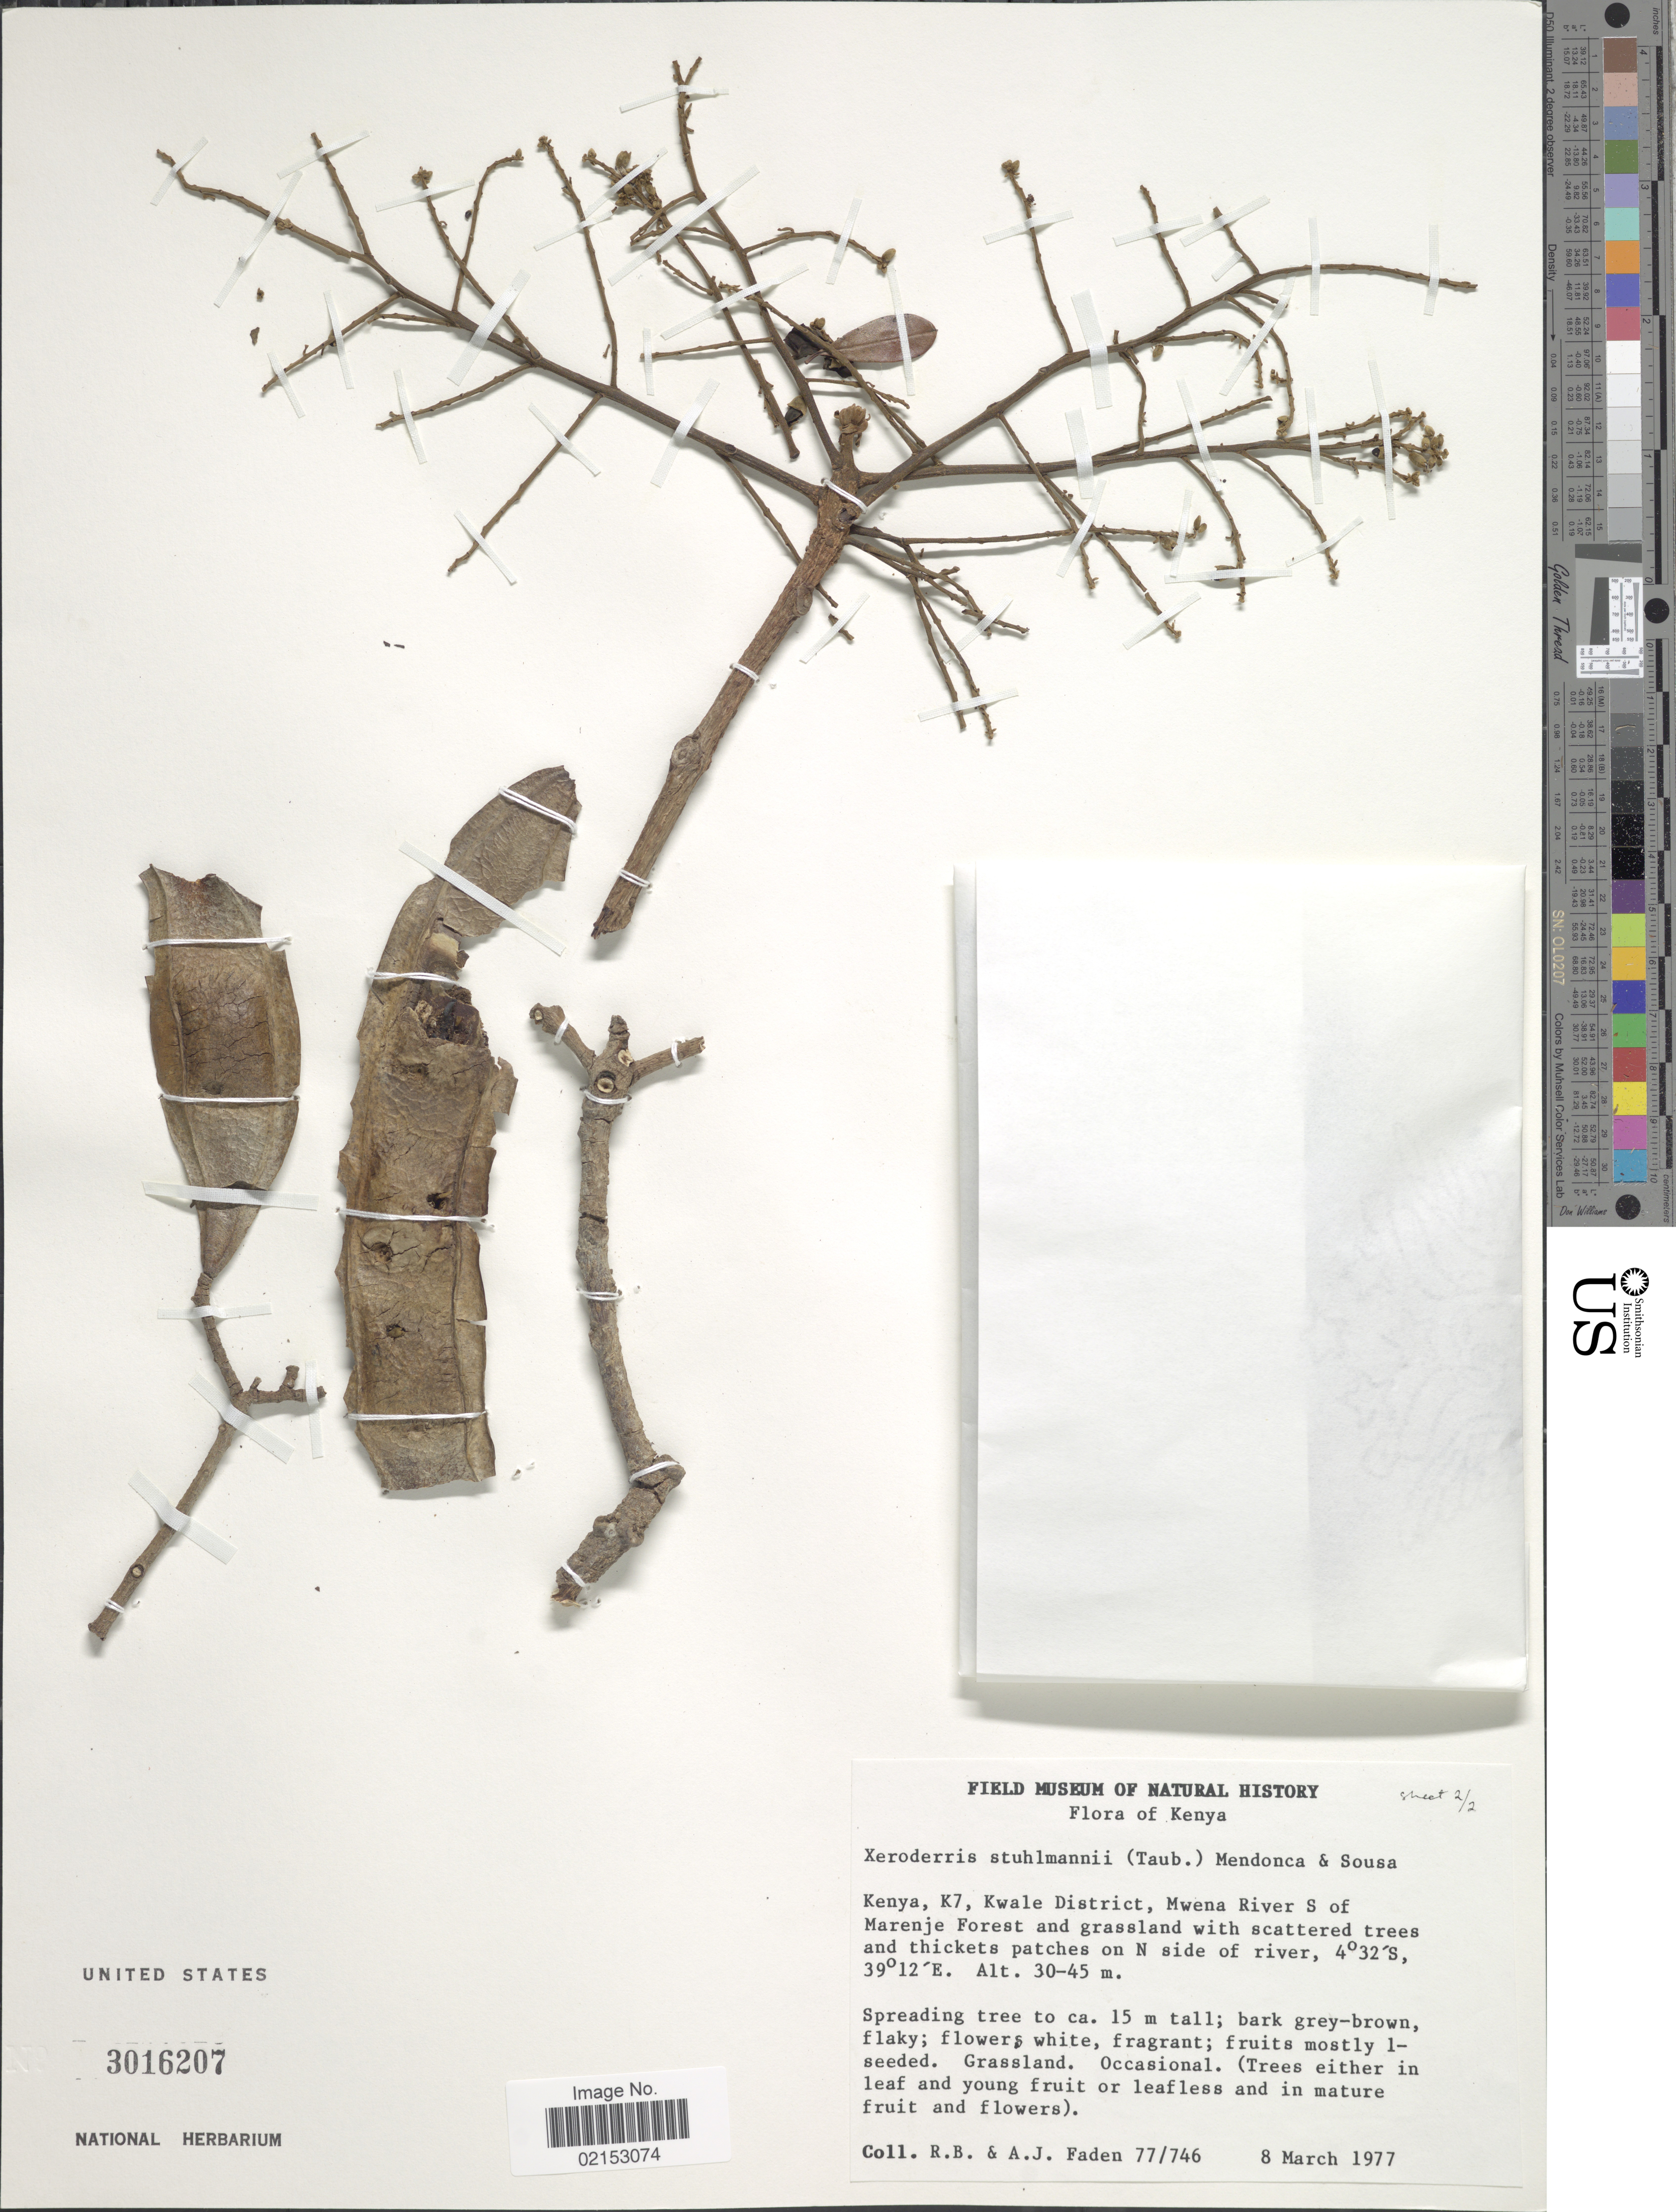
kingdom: Plantae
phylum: Tracheophyta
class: Magnoliopsida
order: Fabales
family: Fabaceae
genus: Xeroderris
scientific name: Xeroderris stuhlmannii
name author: (Taub.) Mendonça & E.C. Sousa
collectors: R. B. Faden & A. J. Faden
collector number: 77/746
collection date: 1977-03-08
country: Kenya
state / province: Kwale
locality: K7, Kwale District, Mwena River S of Marenje Forest and grassland with scattered trees and thicket patches on N side of river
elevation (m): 30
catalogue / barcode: US 3016207